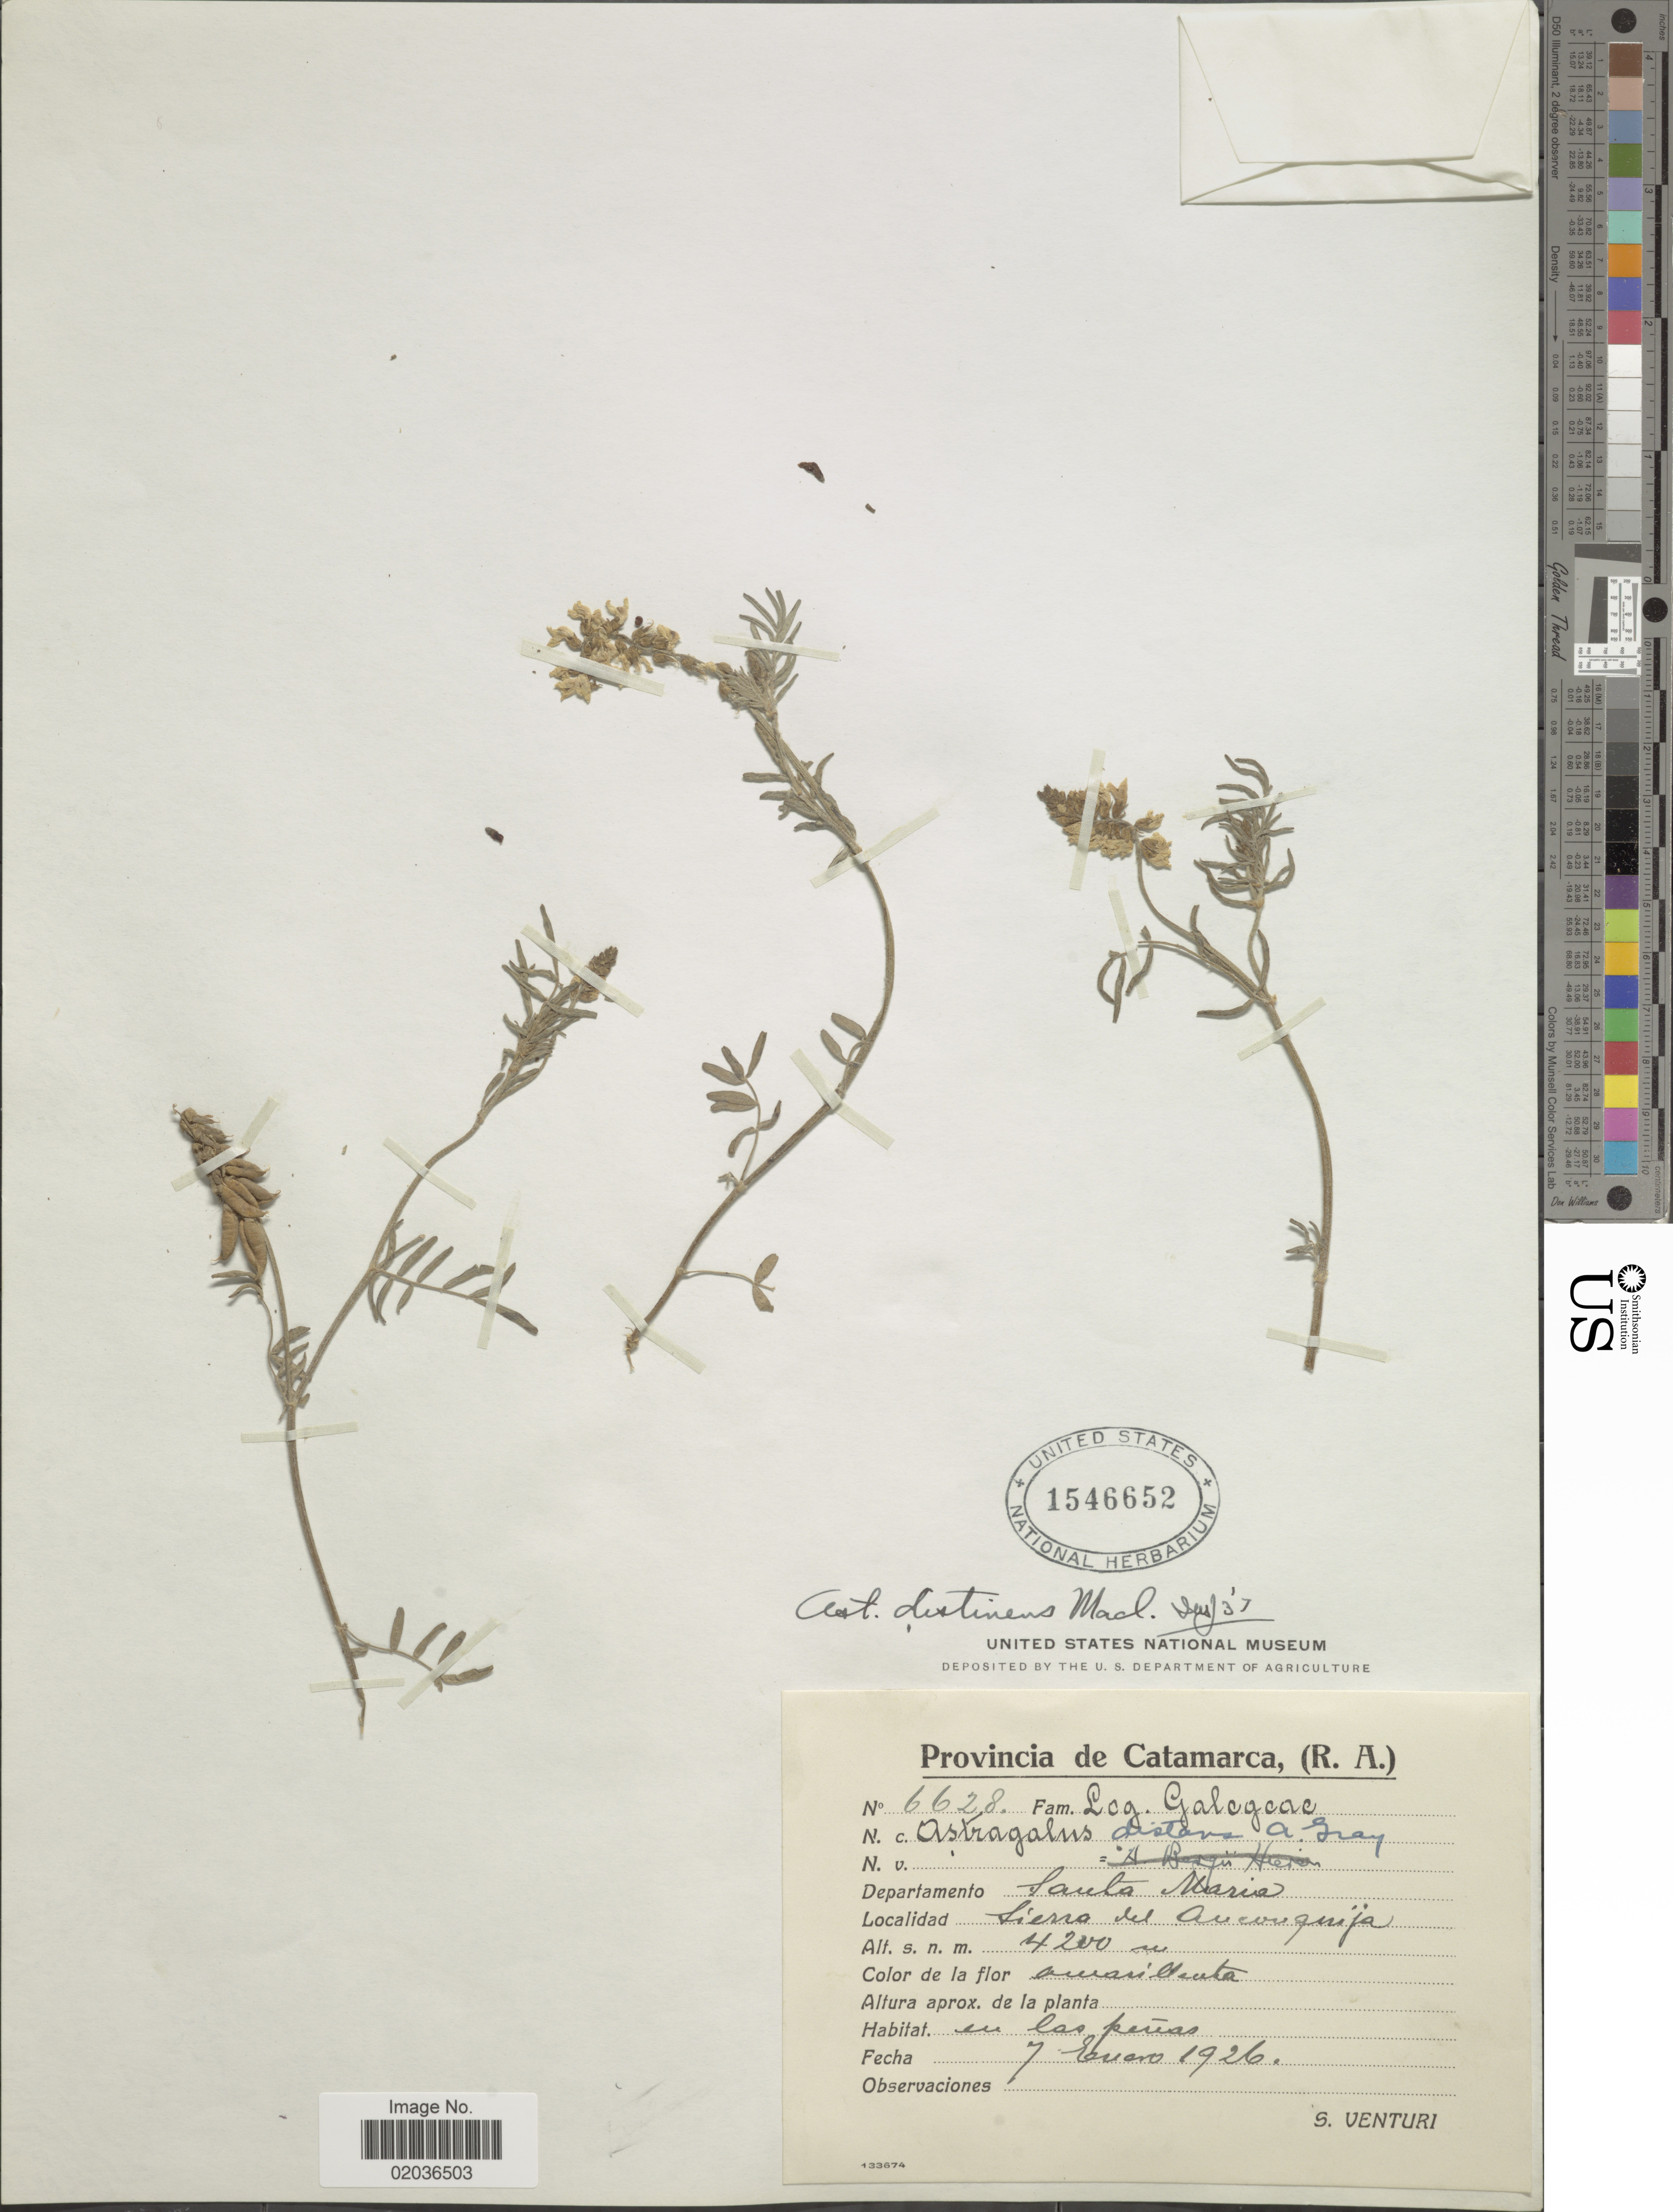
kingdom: Plantae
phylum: Tracheophyta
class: Magnoliopsida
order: Fabales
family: Fabaceae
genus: Astragalus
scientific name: Astragalus distinens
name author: Macloskie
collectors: S. Venturi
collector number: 6628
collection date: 1926-01-07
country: Argentina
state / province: Catamarca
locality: Provincia de Catamarca, (R.A.). Departamento Santa Maria. Sierra del Ancougnija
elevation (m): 4200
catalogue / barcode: US 1546652